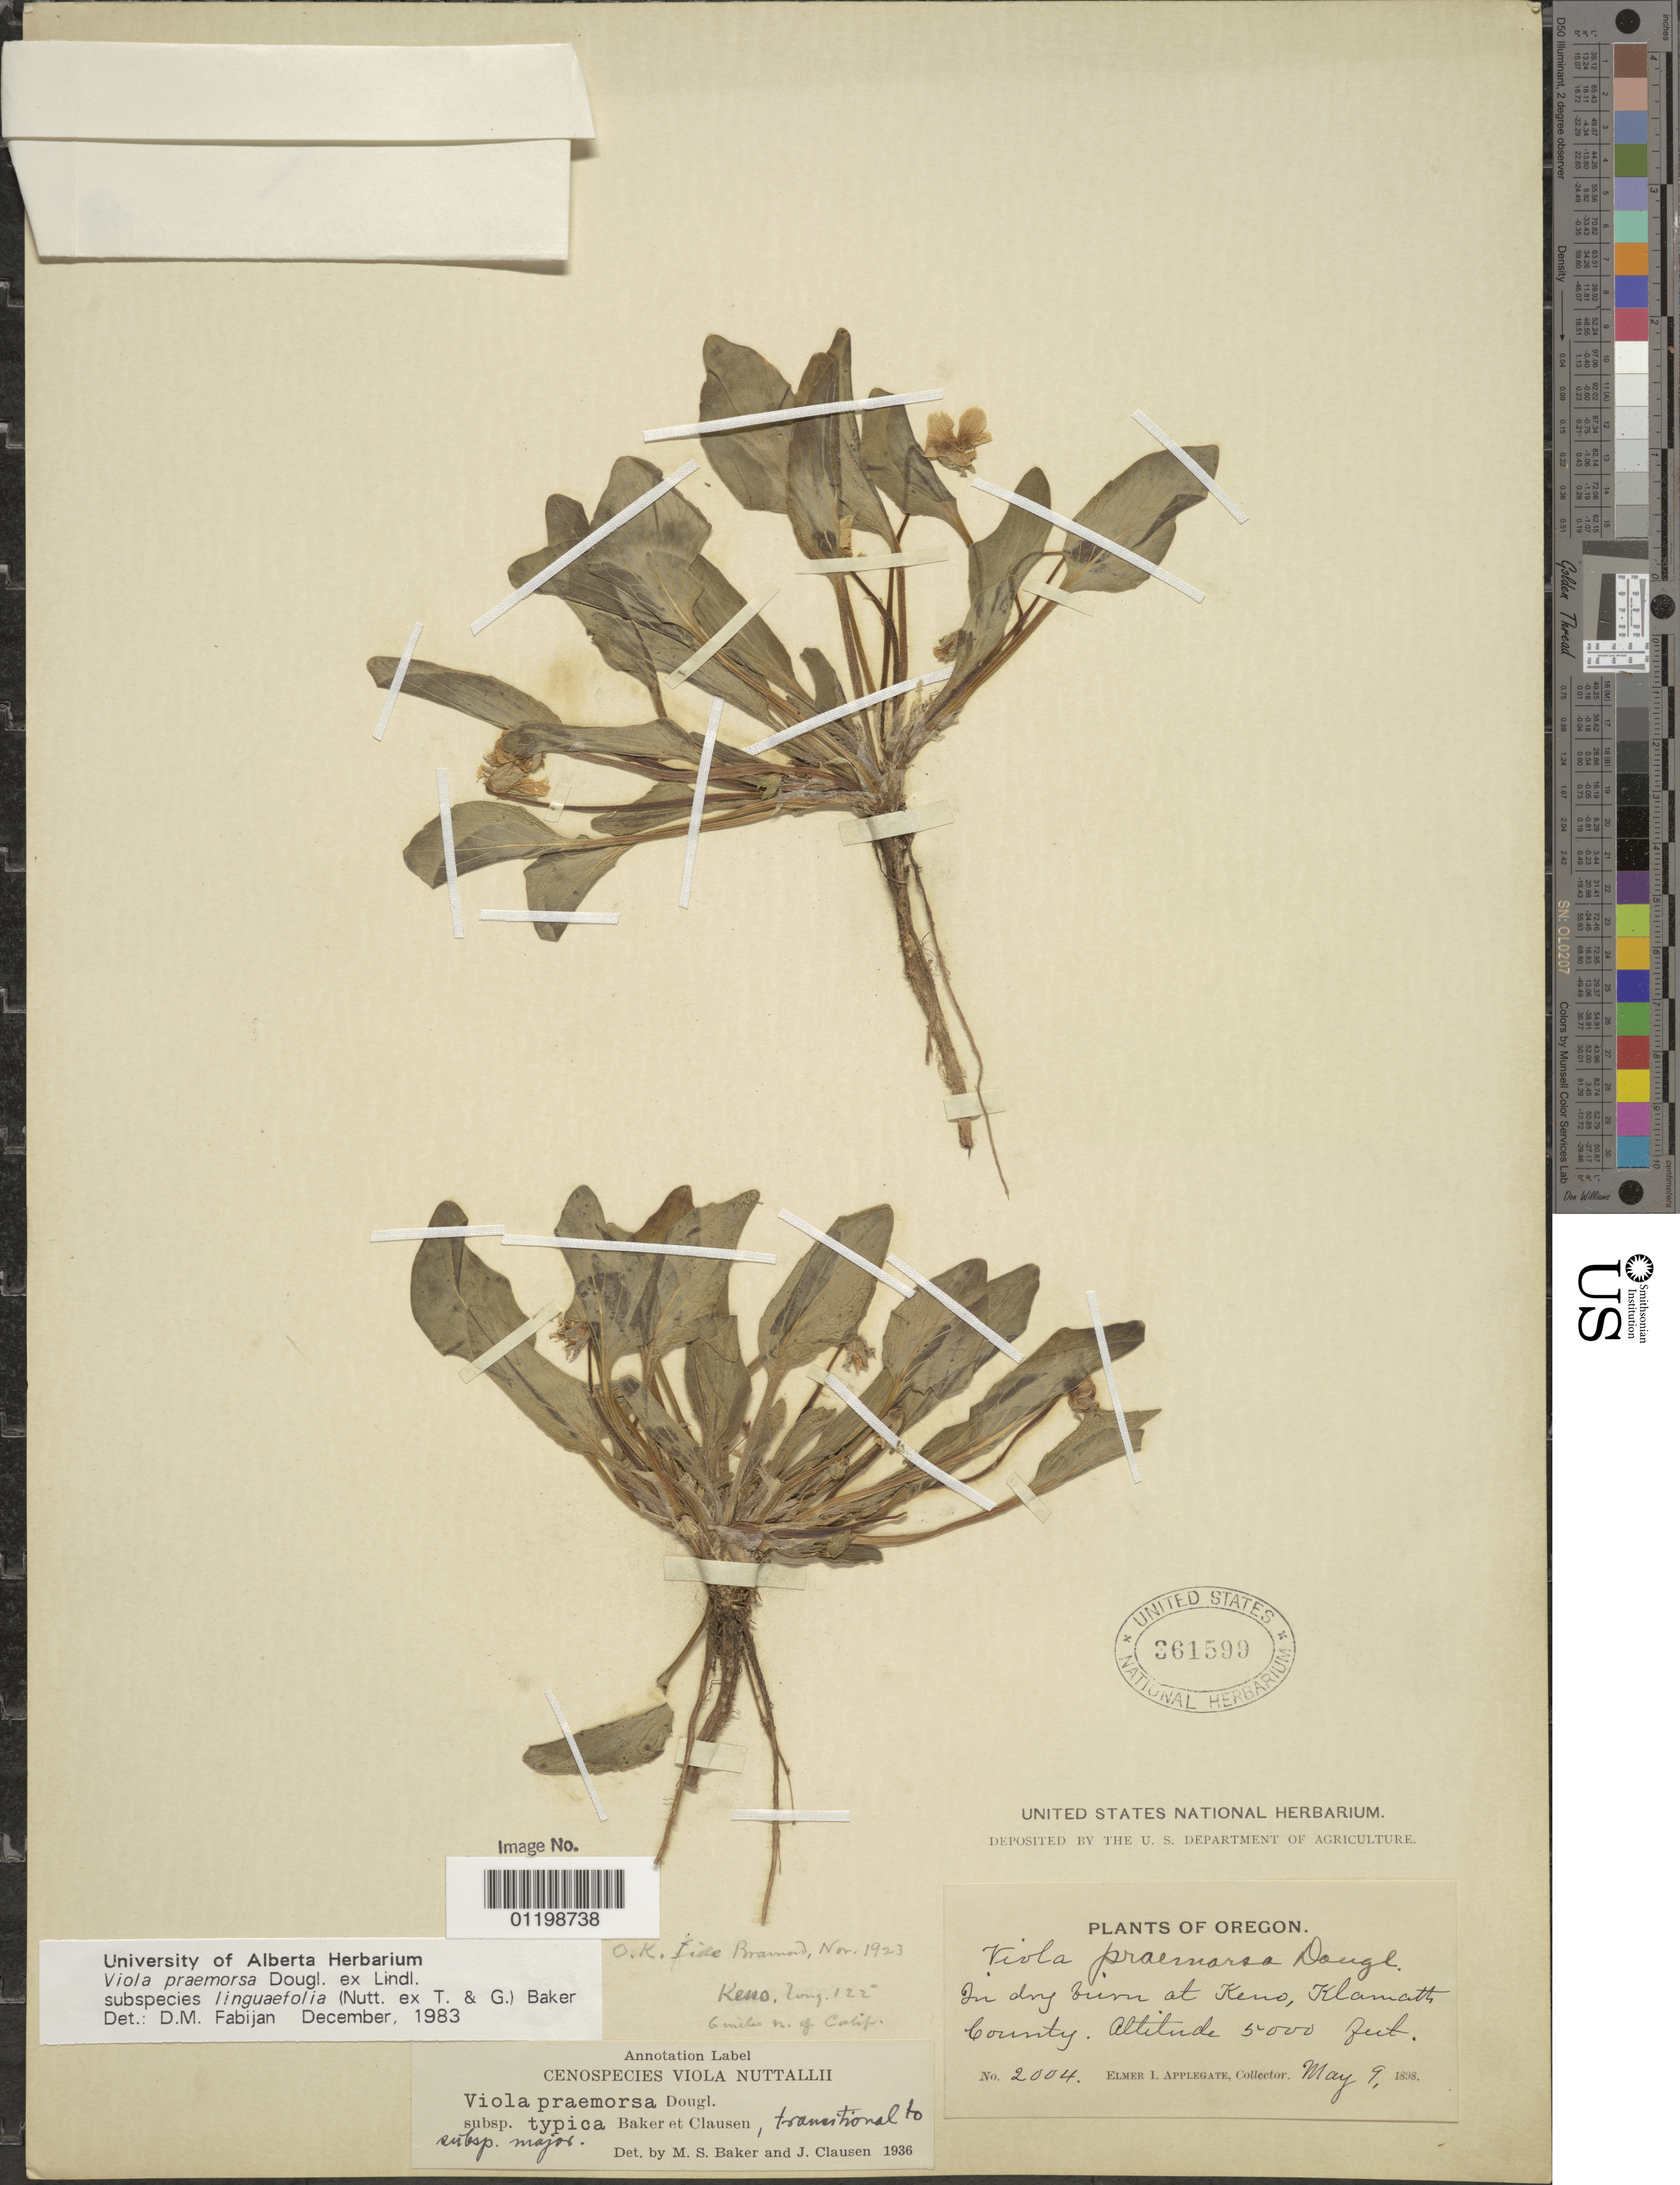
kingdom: Plantae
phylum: Tracheophyta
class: Magnoliopsida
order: Malpighiales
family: Violaceae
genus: Viola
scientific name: Viola praemorsa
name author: Douglas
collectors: E. I. Applegate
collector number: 2004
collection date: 1898-05-09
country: United States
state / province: Oregon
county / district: Klamath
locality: at Keno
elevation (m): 1524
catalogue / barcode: US 361599